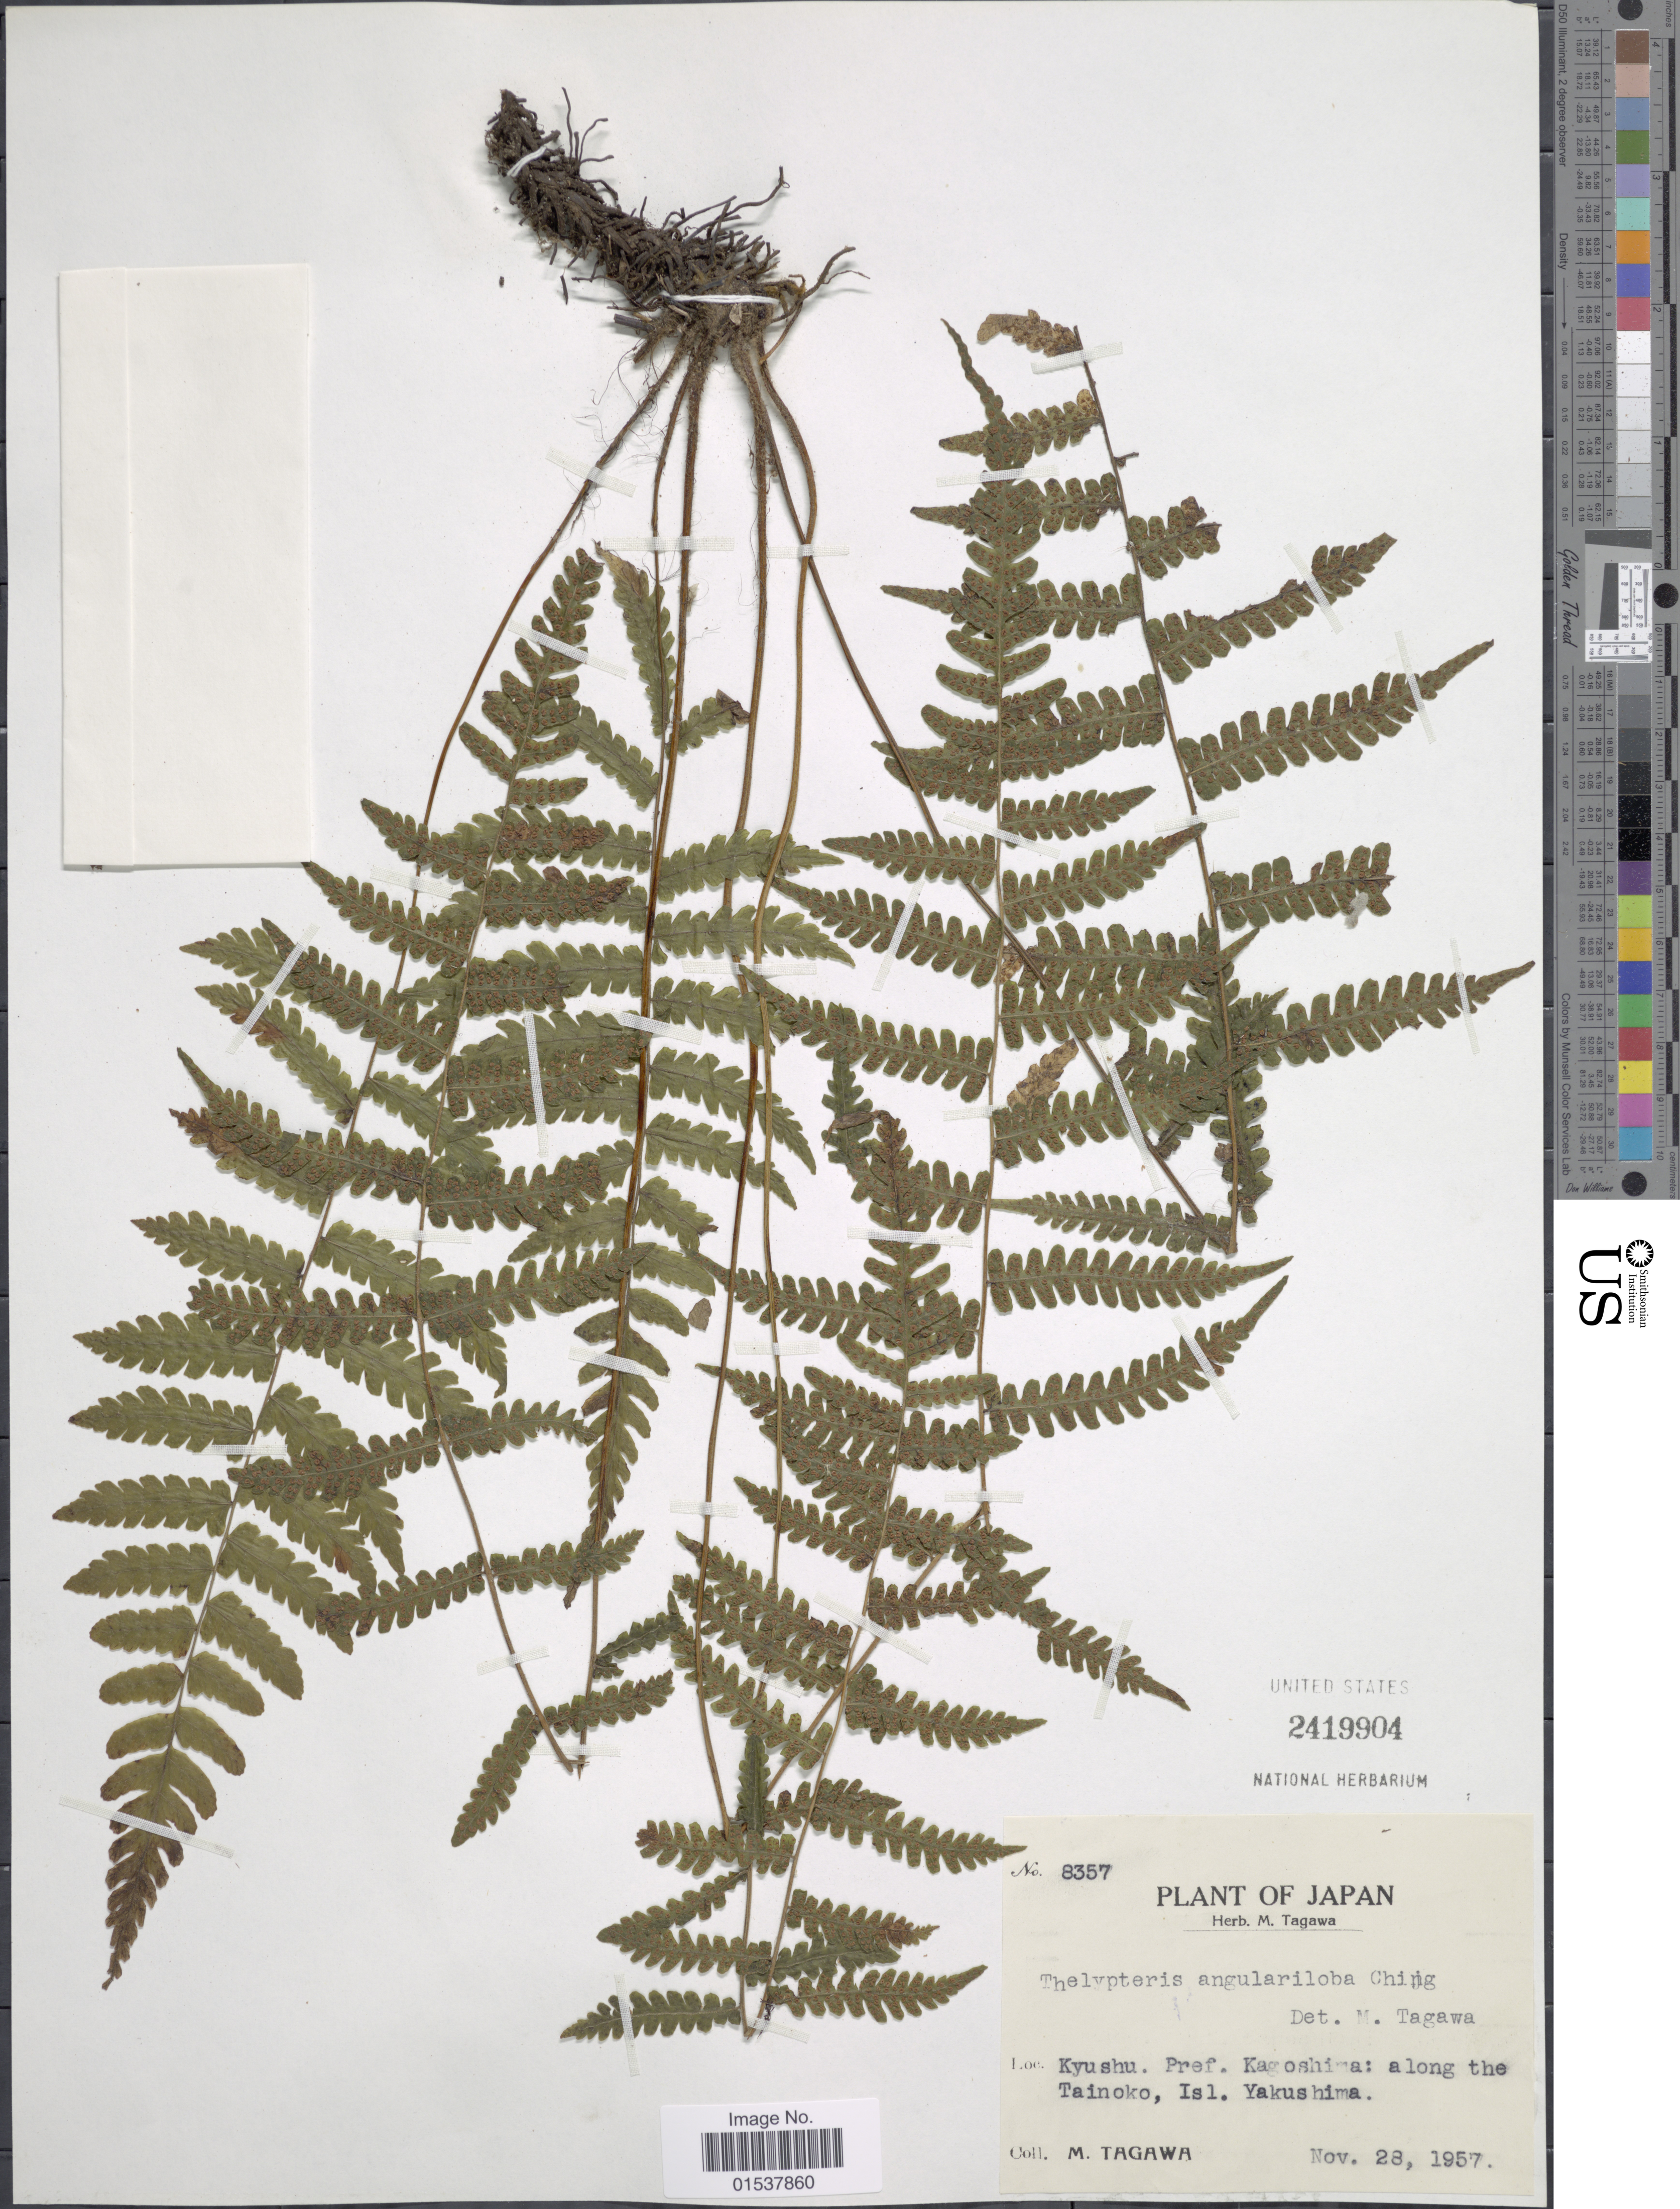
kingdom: Plantae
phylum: Tracheophyta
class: Polypodiopsida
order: Polypodiales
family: Thelypteridaceae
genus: Parathelypteris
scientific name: Parathelypteris angulariloba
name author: (Ching) Ching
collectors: M. Tagawa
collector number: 8357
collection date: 1957-11-28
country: Japan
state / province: Kagosima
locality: Kyushu. Pref. Kagoshima: along the Tainoko, Isl. Yakushima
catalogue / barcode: US 2419904